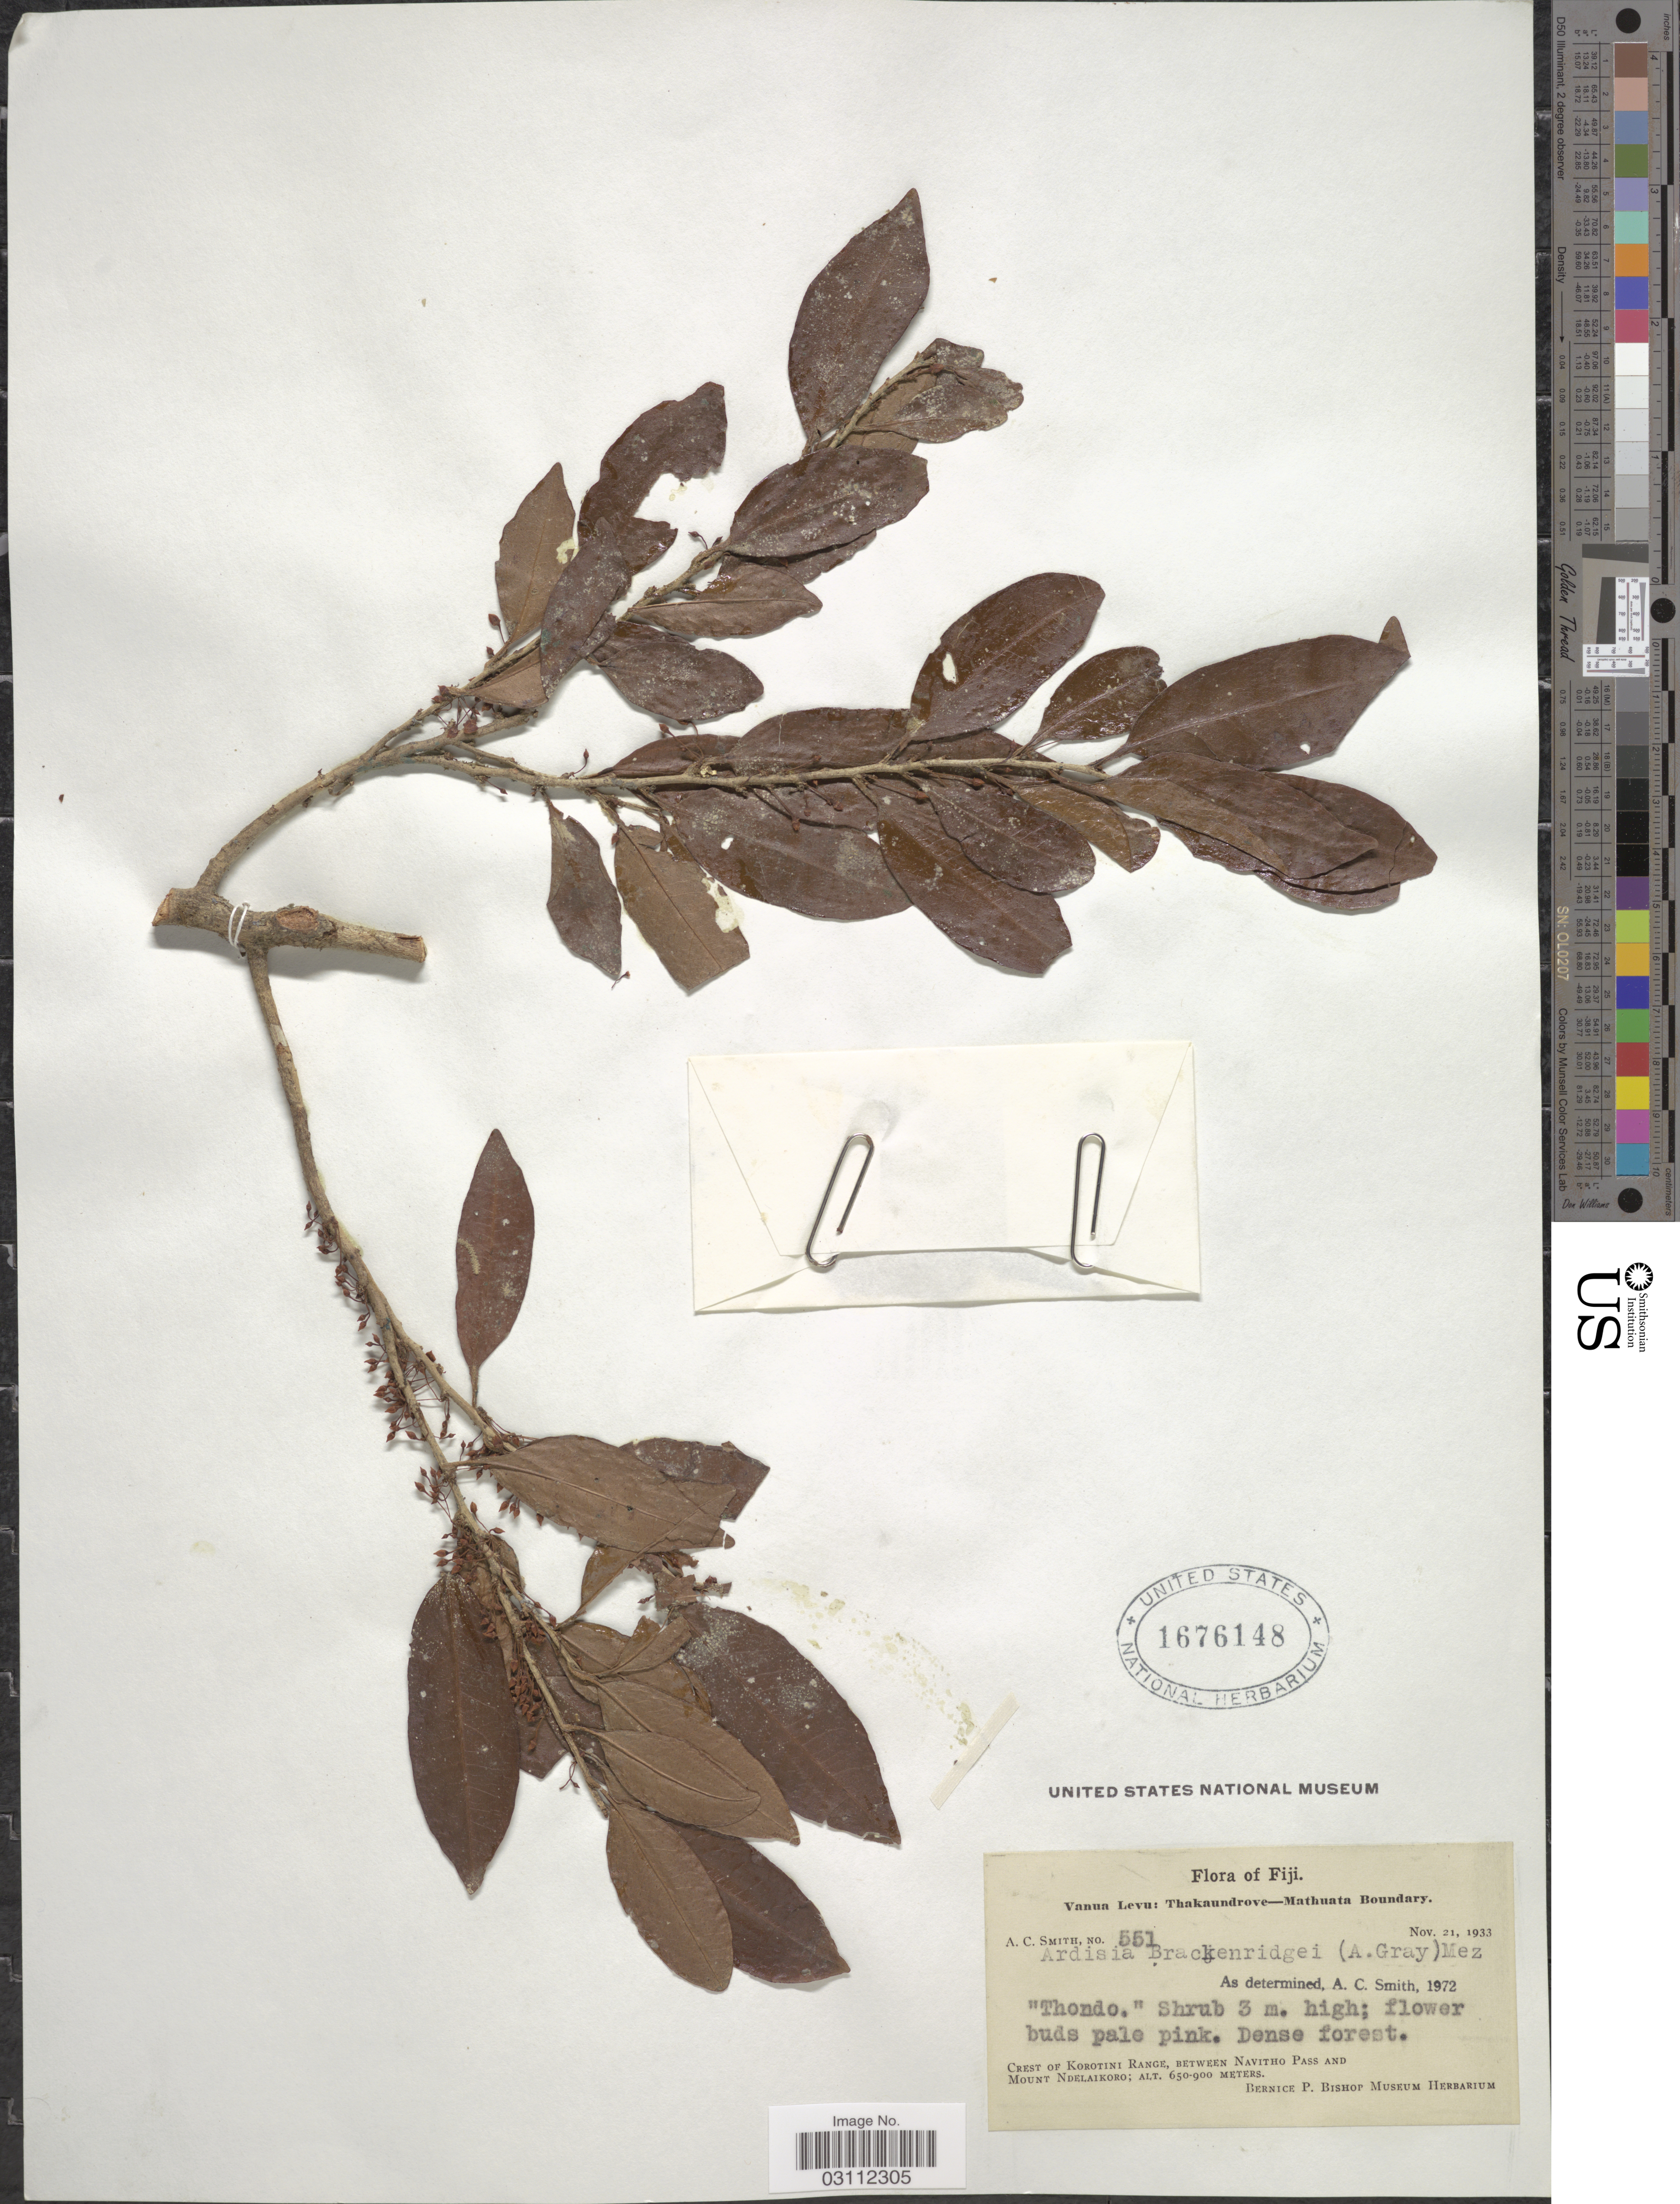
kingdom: Plantae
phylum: Tracheophyta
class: Magnoliopsida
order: Ericales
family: Primulaceae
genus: Ardisia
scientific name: Ardisia brackenridgei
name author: (A. Gray) Mez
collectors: A. C. Smith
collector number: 551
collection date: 1933-11-21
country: Fiji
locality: Vanua Levu: Thakaundrove - Mathuata Boundary. Crest of Korotini Range, between Navitho Pass and Mount Ndelaikoro.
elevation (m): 650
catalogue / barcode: US 1676148